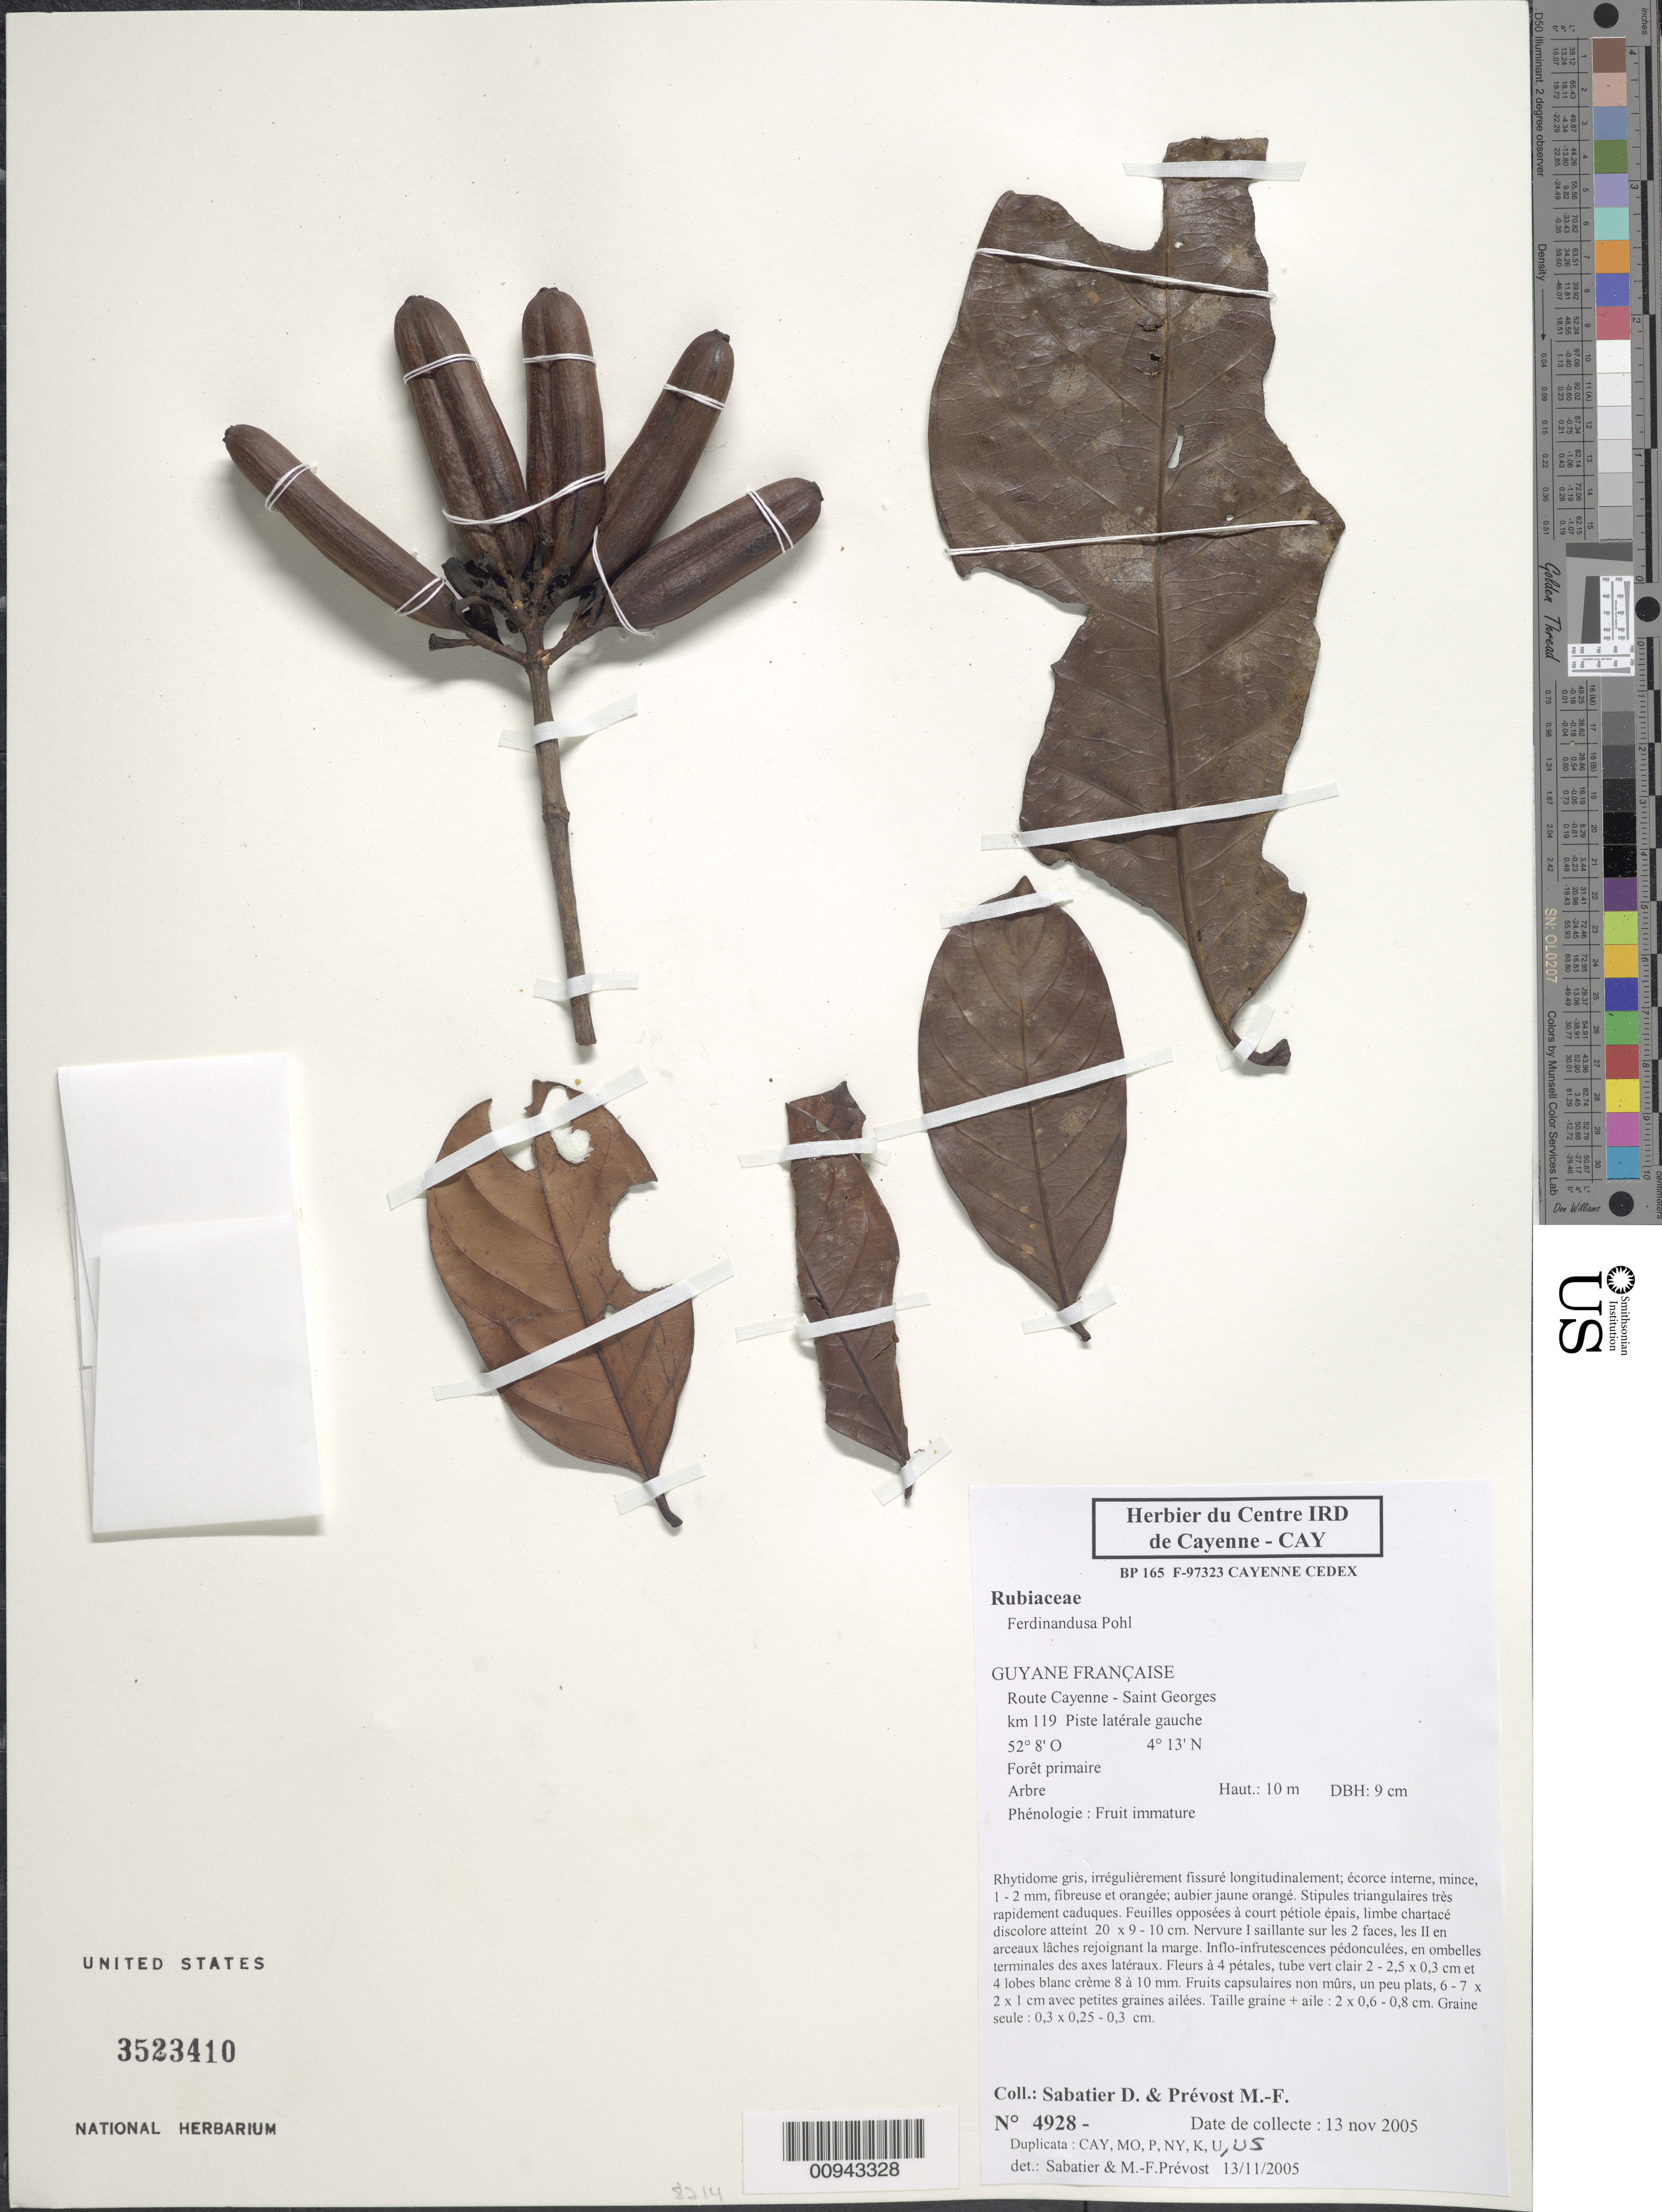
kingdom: Plantae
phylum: Tracheophyta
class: Magnoliopsida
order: Gentianales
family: Rubiaceae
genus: Ferdinandusa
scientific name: Ferdinandusa sp.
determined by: Prévost, M.-F.; Sabatier, D.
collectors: D. Sabatier & M.-F. Prévost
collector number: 4928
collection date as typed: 13-Nov-05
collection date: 2005-11-13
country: French Guiana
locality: Route Cayenne - Saint Georges, km 119. Piste laterale gauche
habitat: Foret primaire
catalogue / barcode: US 3523410